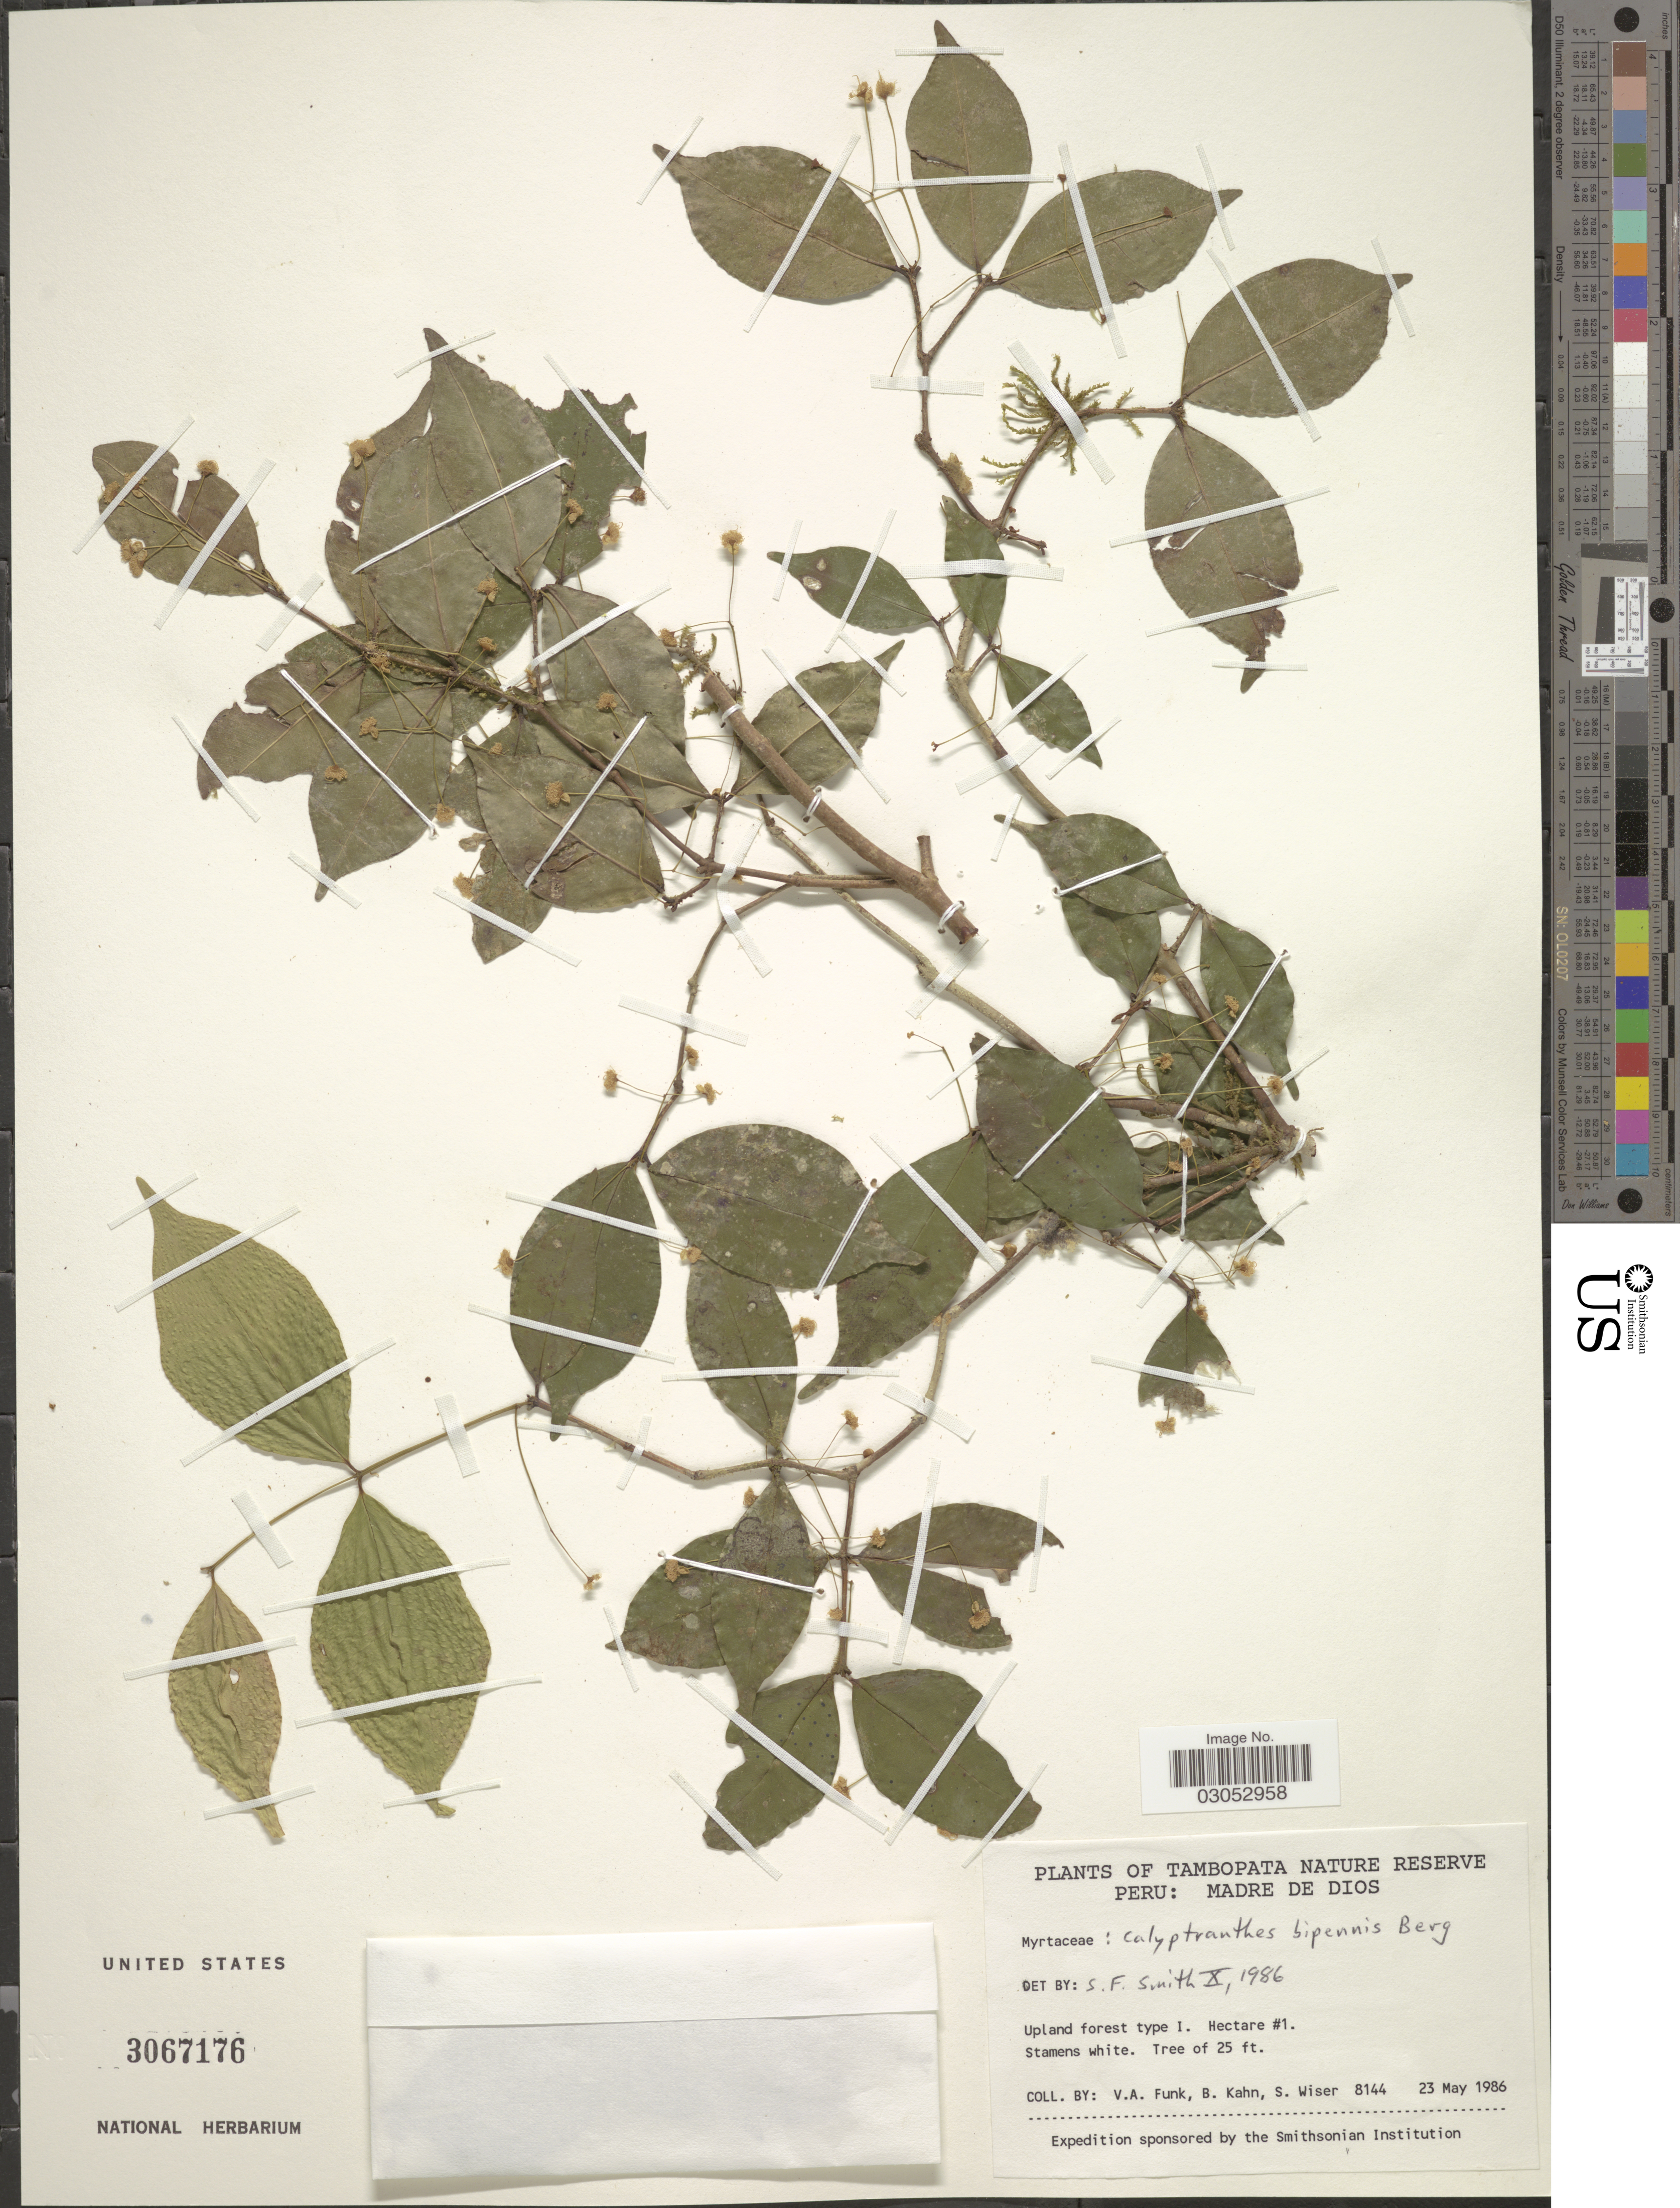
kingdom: Plantae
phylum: Tracheophyta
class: Magnoliopsida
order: Myrtales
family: Myrtaceae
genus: Myrcia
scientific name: Myrcia hylobates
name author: (Standl. ex Amshoff) E. Lucas & K. Samra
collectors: V. Funk, B. Kahn & S. Wiser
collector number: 8144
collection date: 1986-05-23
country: Peru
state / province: Madre de Dios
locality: Tambopata Nature Reserve.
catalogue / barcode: US 3067176